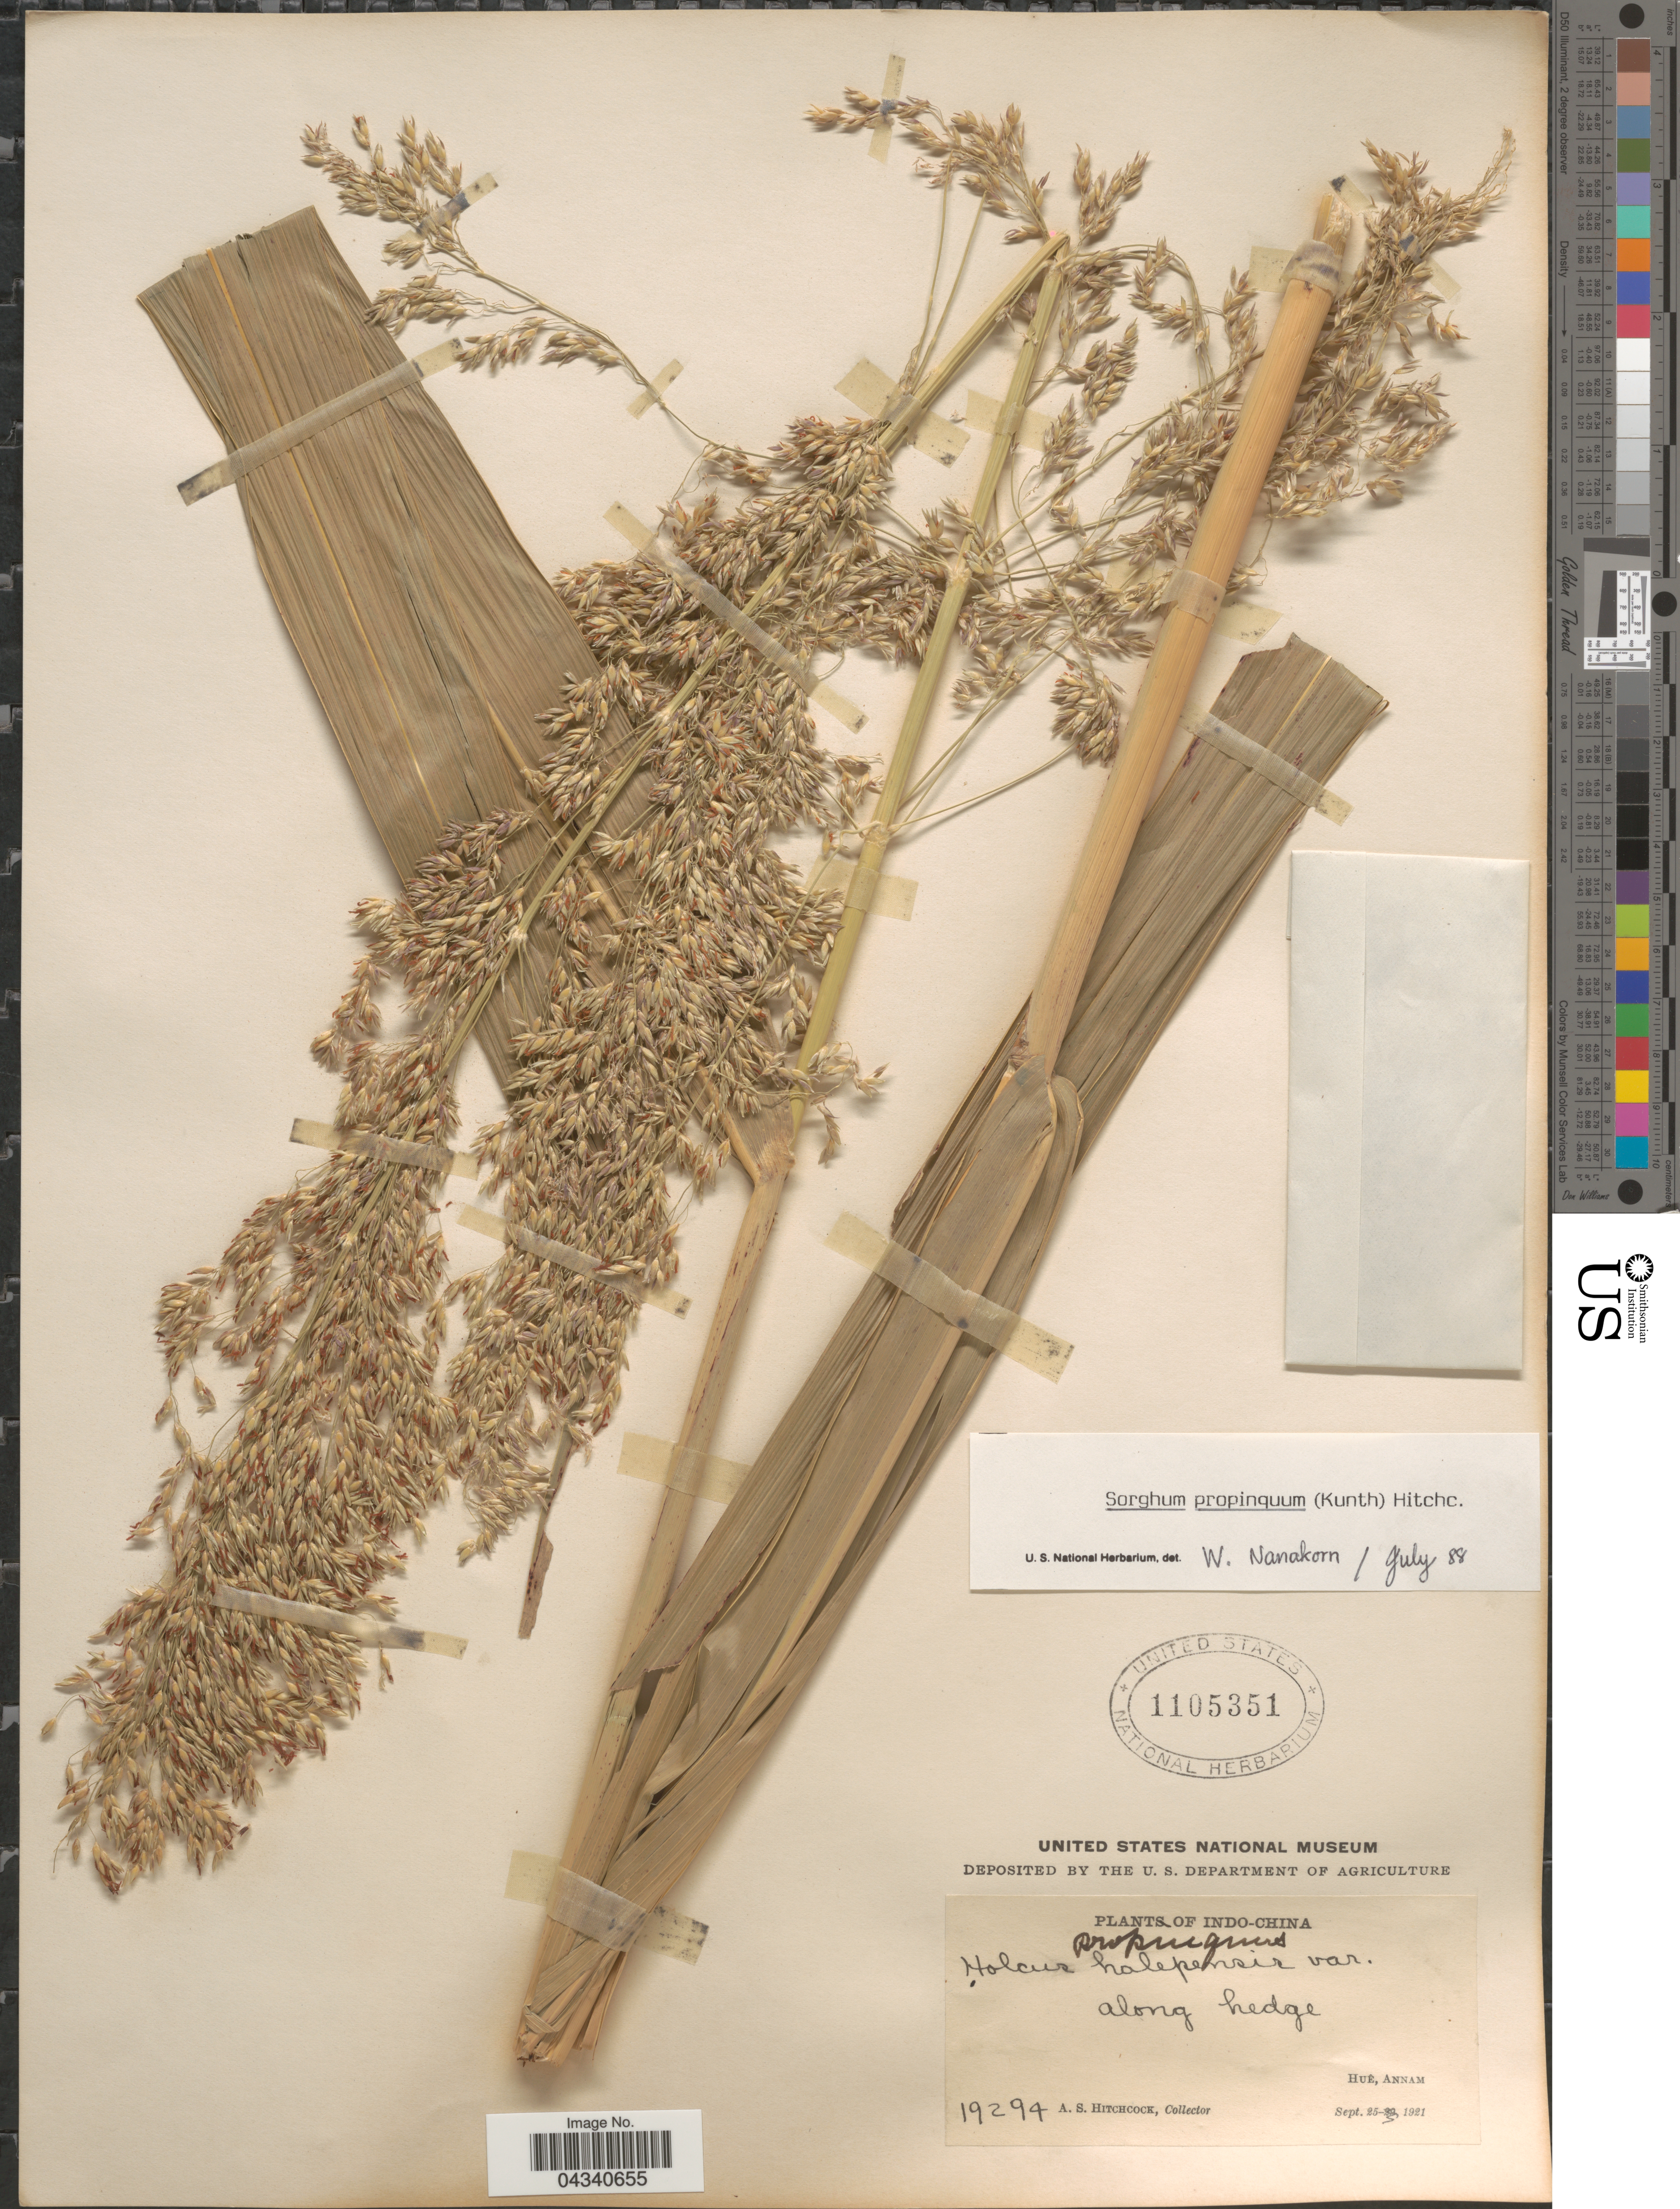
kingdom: Plantae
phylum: Tracheophyta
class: Liliopsida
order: Poales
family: Poaceae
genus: Sorghum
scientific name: Sorghum propinquum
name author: (Kunth) Hitchc.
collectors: A. S. Hitchcock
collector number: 19294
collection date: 1921-09-25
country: Vietnam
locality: Huê, Annam.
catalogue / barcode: US 1105351